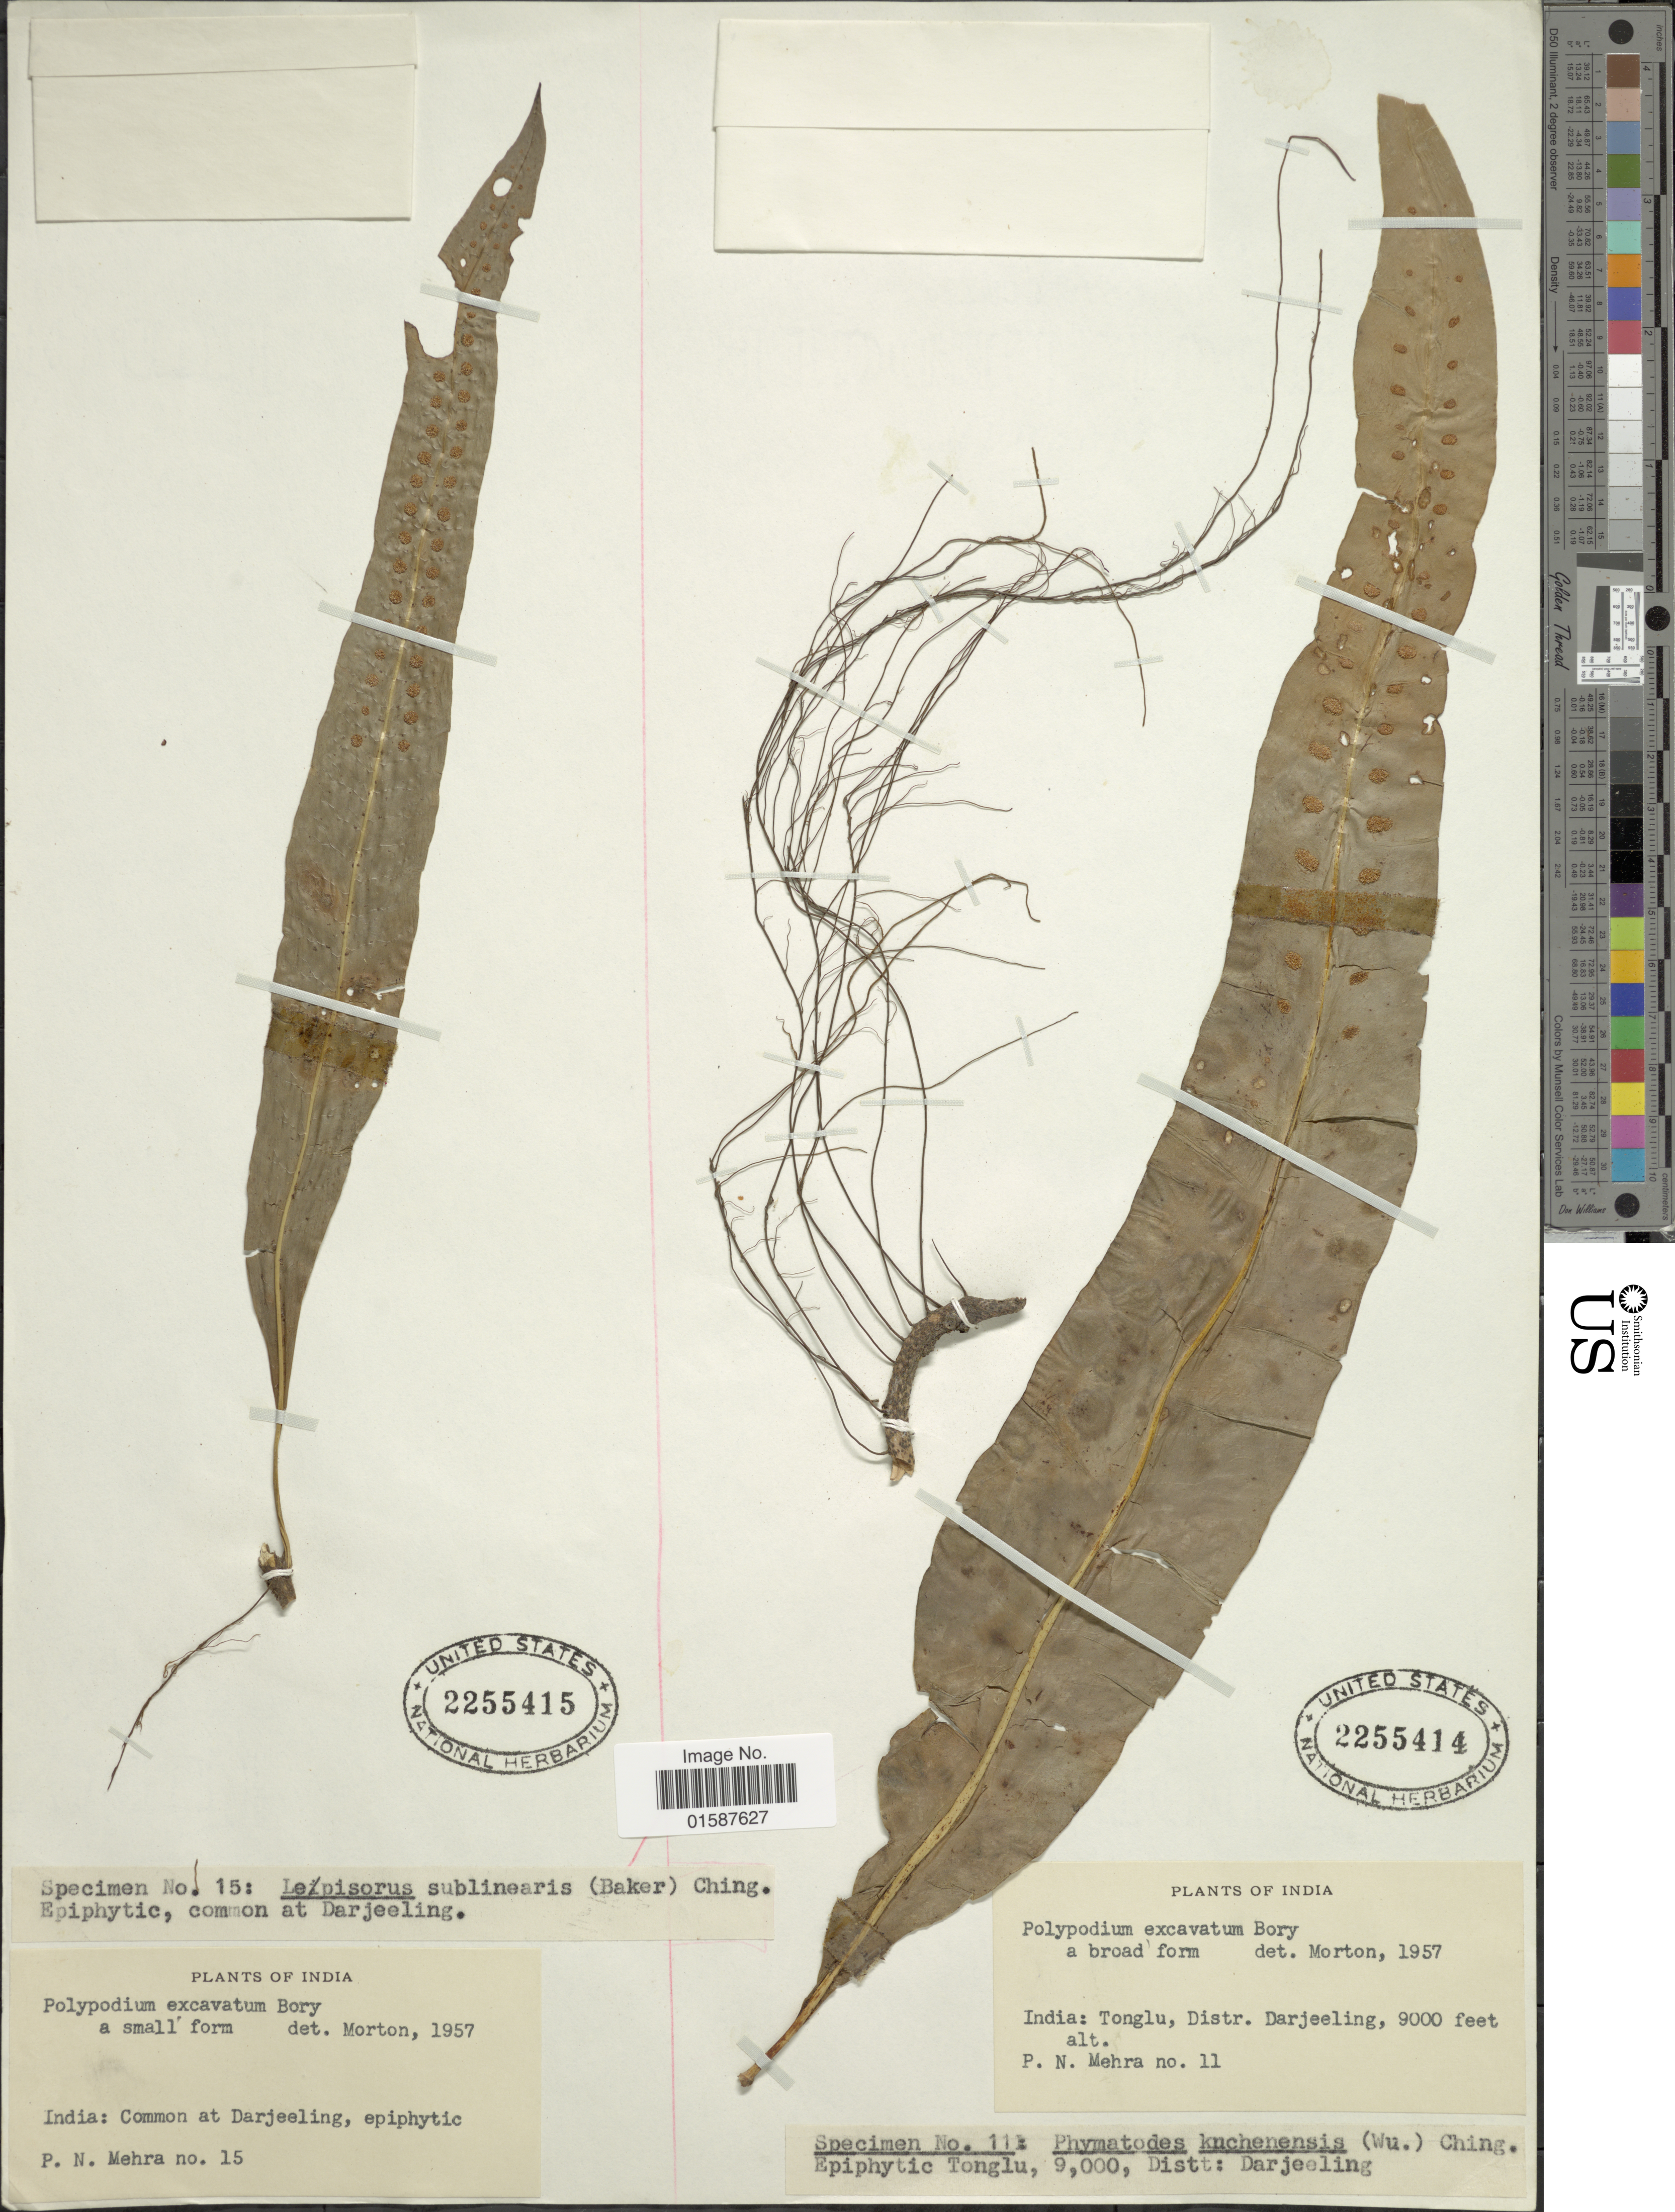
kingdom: Plantae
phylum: Tracheophyta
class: Polypodiopsida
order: Polypodiales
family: Polypodiaceae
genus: Lepisorus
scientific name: Lepisorus excavatus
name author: (Bory ex Willd.) Ching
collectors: P. N. Mehra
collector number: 11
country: India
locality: India: Tonglu, Distr. Darjeeling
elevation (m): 2743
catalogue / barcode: US 2255414-2